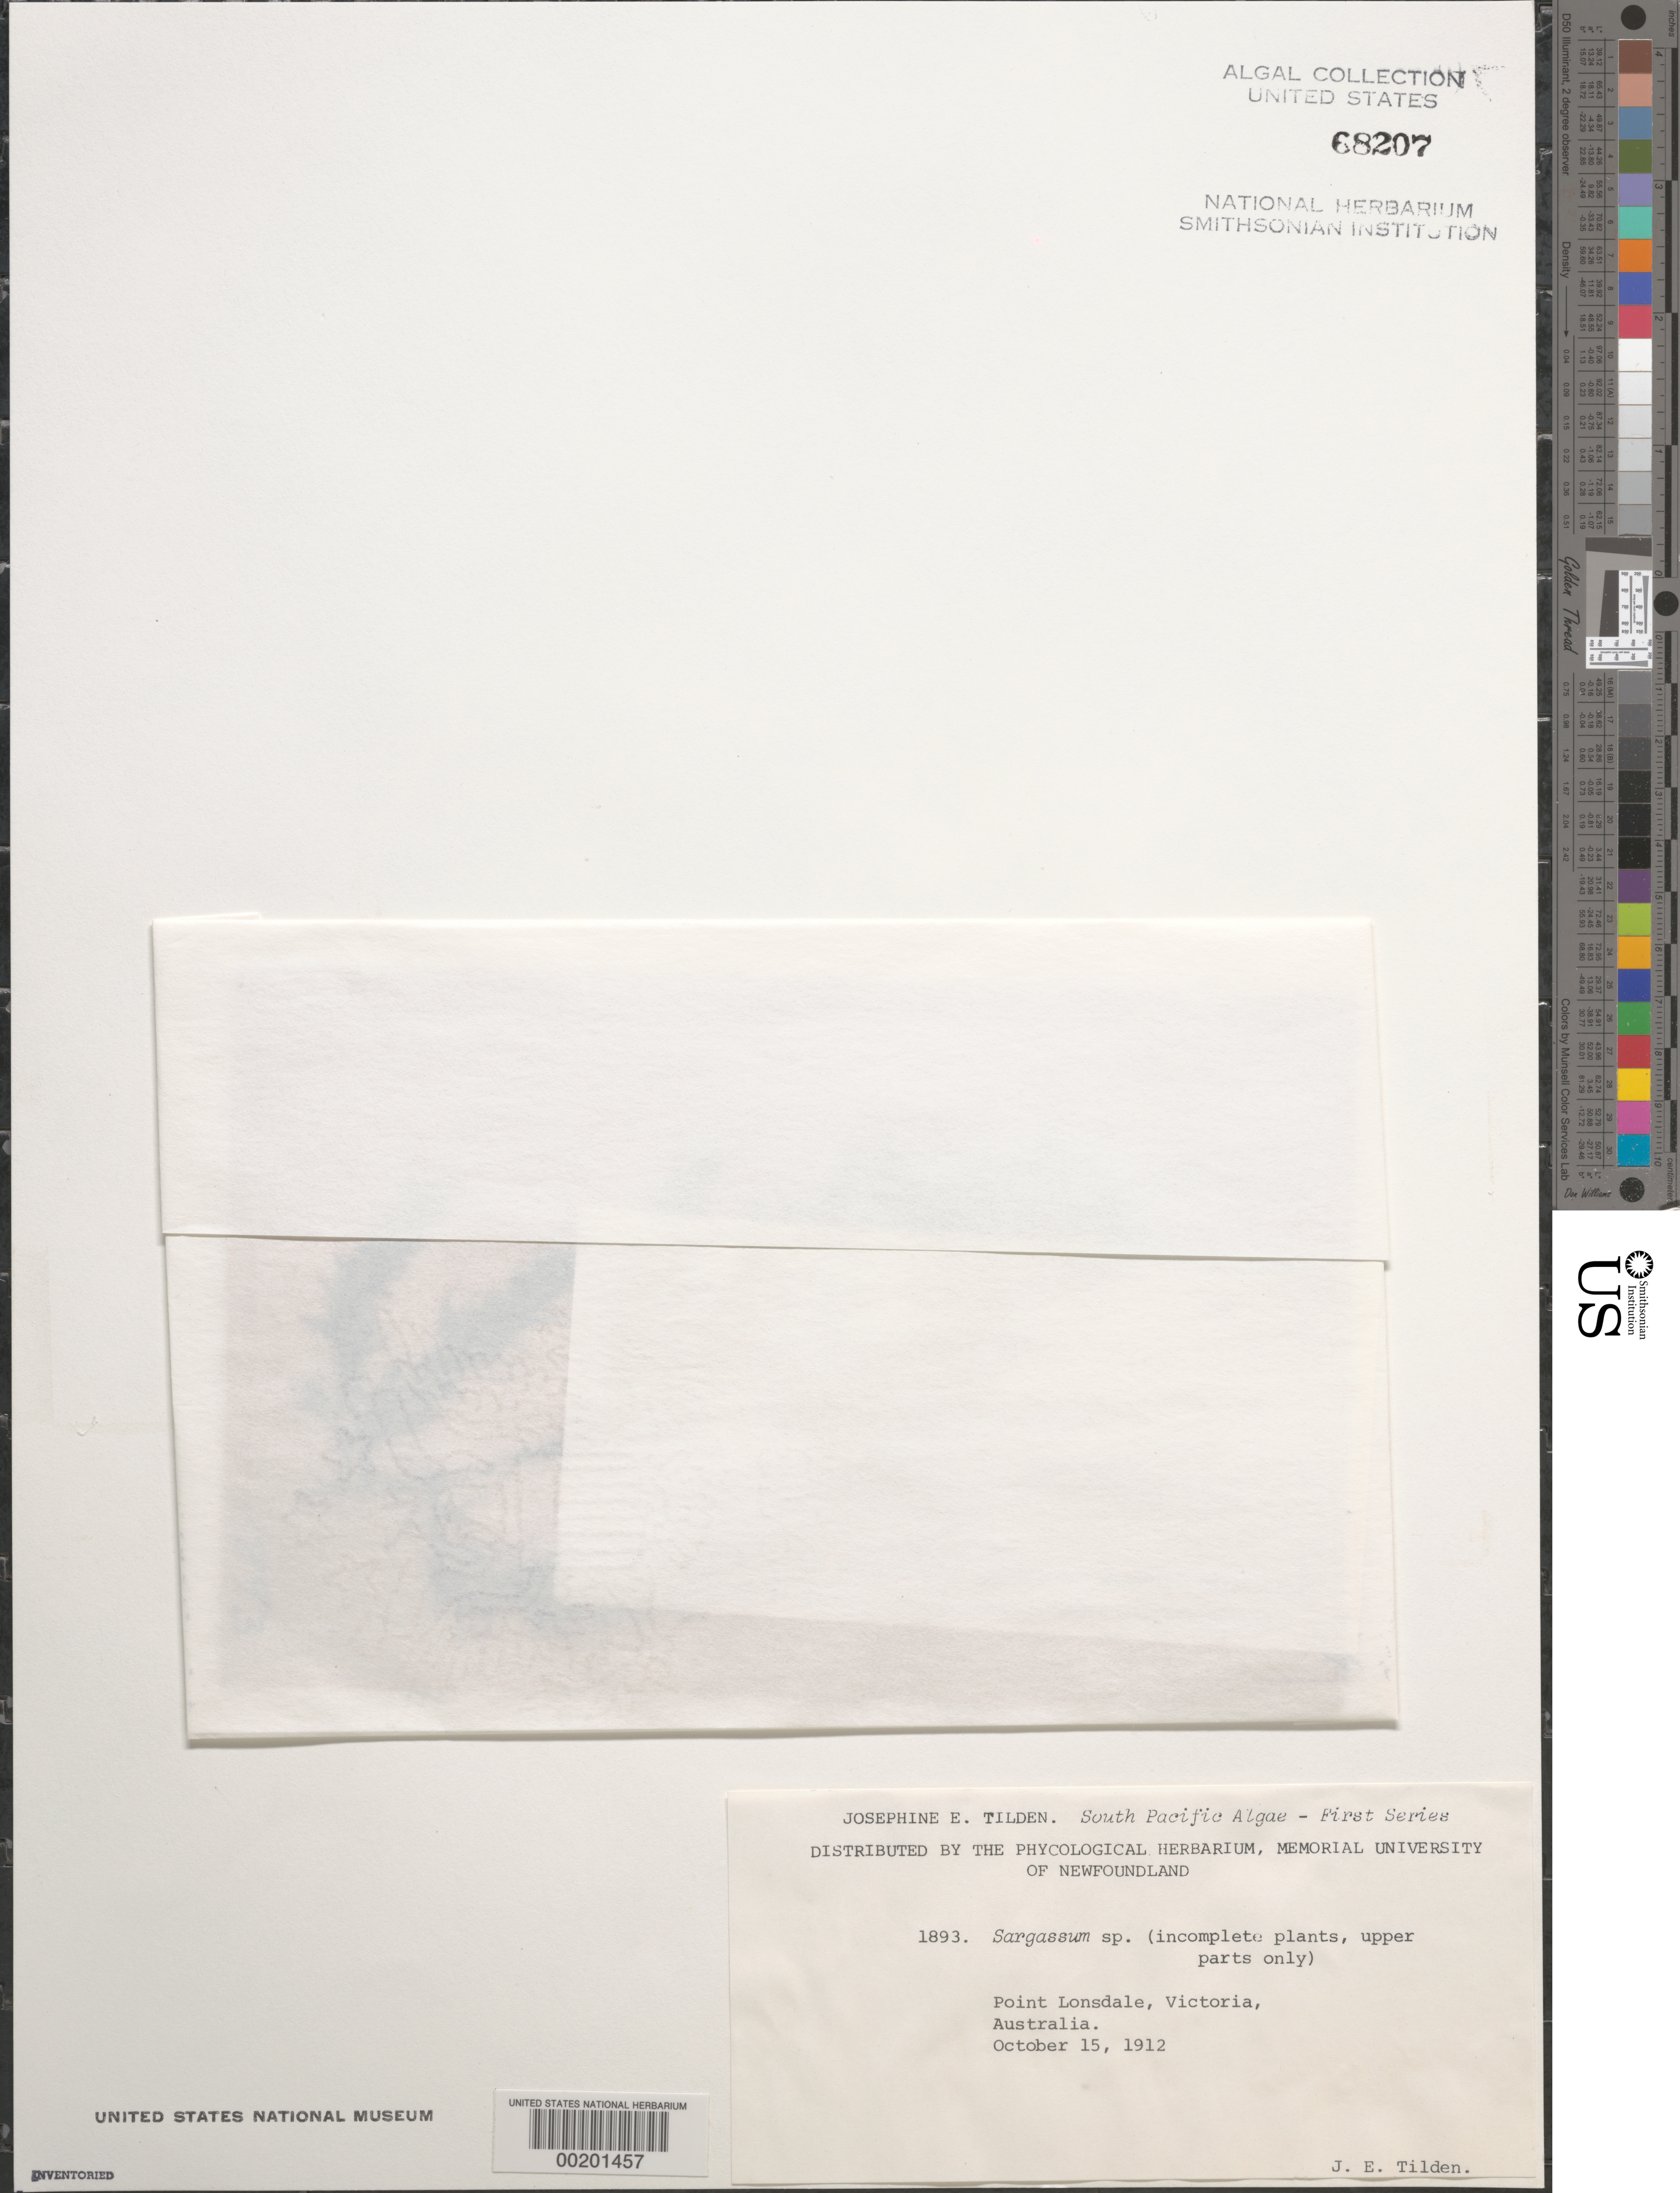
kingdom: Chromista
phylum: Ochrophyta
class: Phaeophyceae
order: Fucales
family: Sargassaceae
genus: Sargassum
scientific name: Sargassum sp.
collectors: J. E. Tilden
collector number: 1893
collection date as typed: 15 Oct 1912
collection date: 1912-10-15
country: Australia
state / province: Victoria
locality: Point lonsdale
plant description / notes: Tilden, South Pacific Plants, First Series, 1912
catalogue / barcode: US 68207